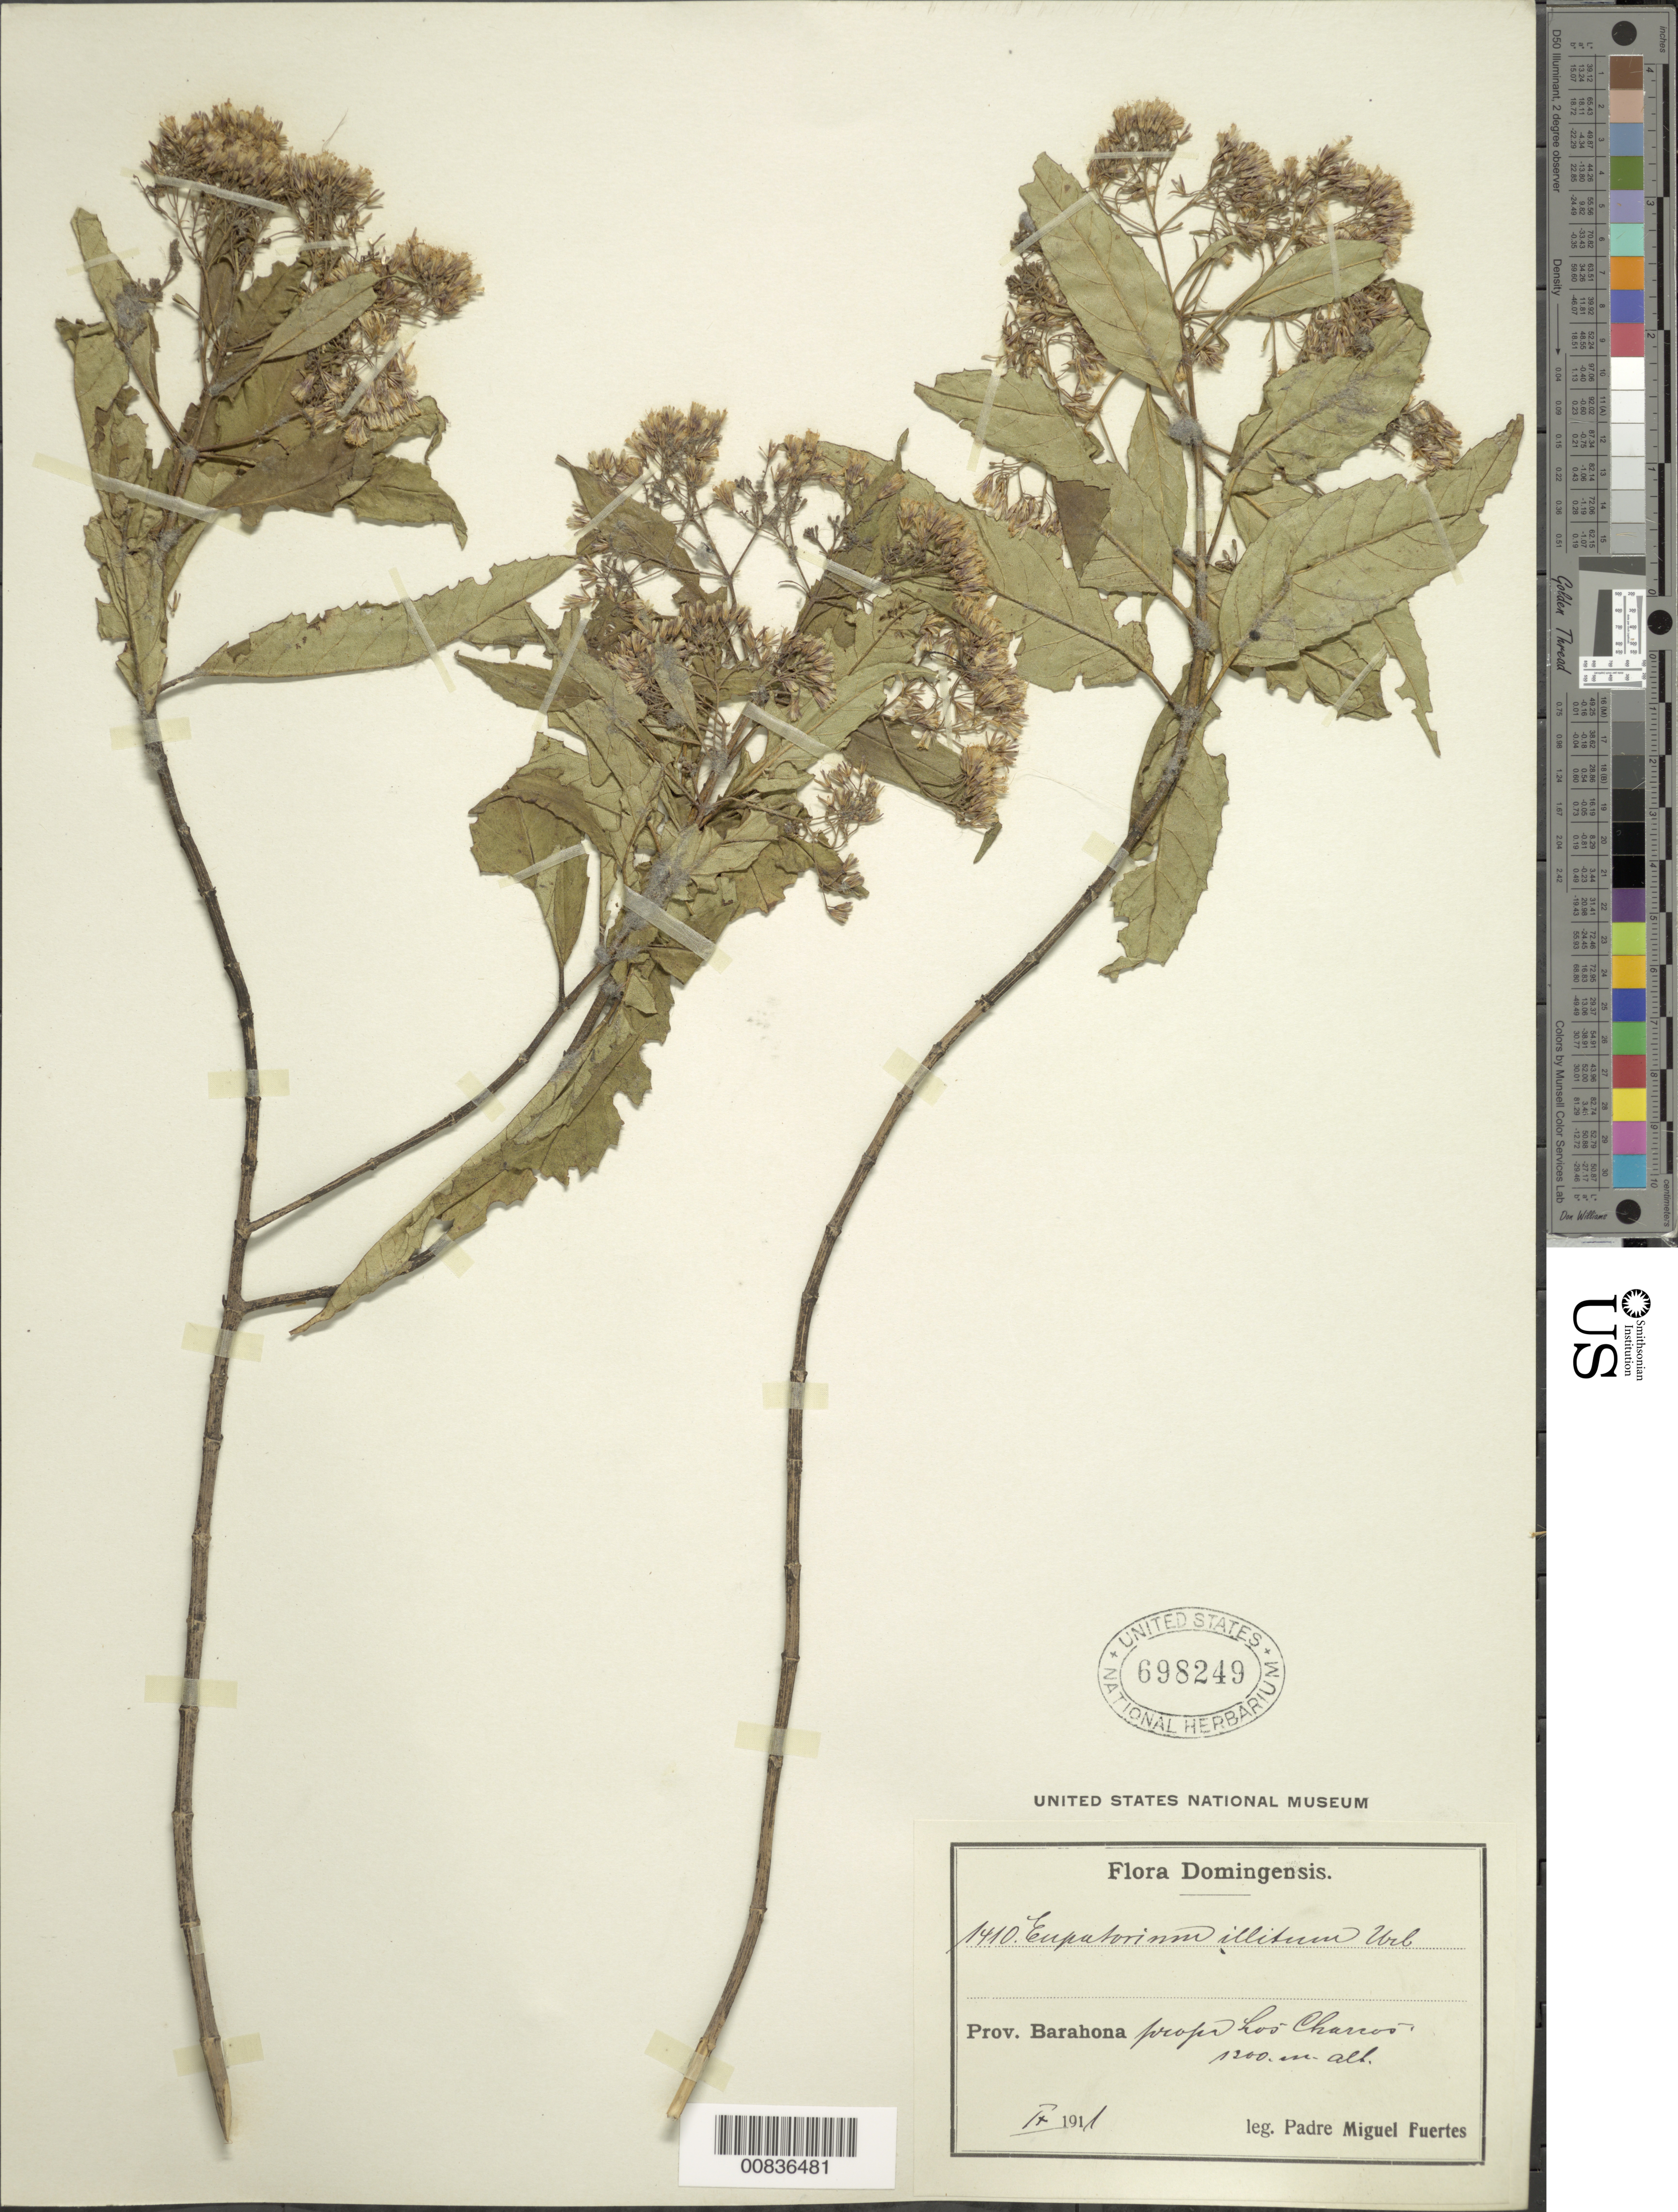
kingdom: Plantae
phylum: Tracheophyta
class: Magnoliopsida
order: Asterales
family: Asteraceae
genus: Ageratina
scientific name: Ageratina illita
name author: (Urb.) R.M. King & H. Rob.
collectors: M. D. Fuertes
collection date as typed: Sep 1911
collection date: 1911-09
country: Dominican Republic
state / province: Barahona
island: Hispaniola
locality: Los Charcos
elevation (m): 1200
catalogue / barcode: US 698249